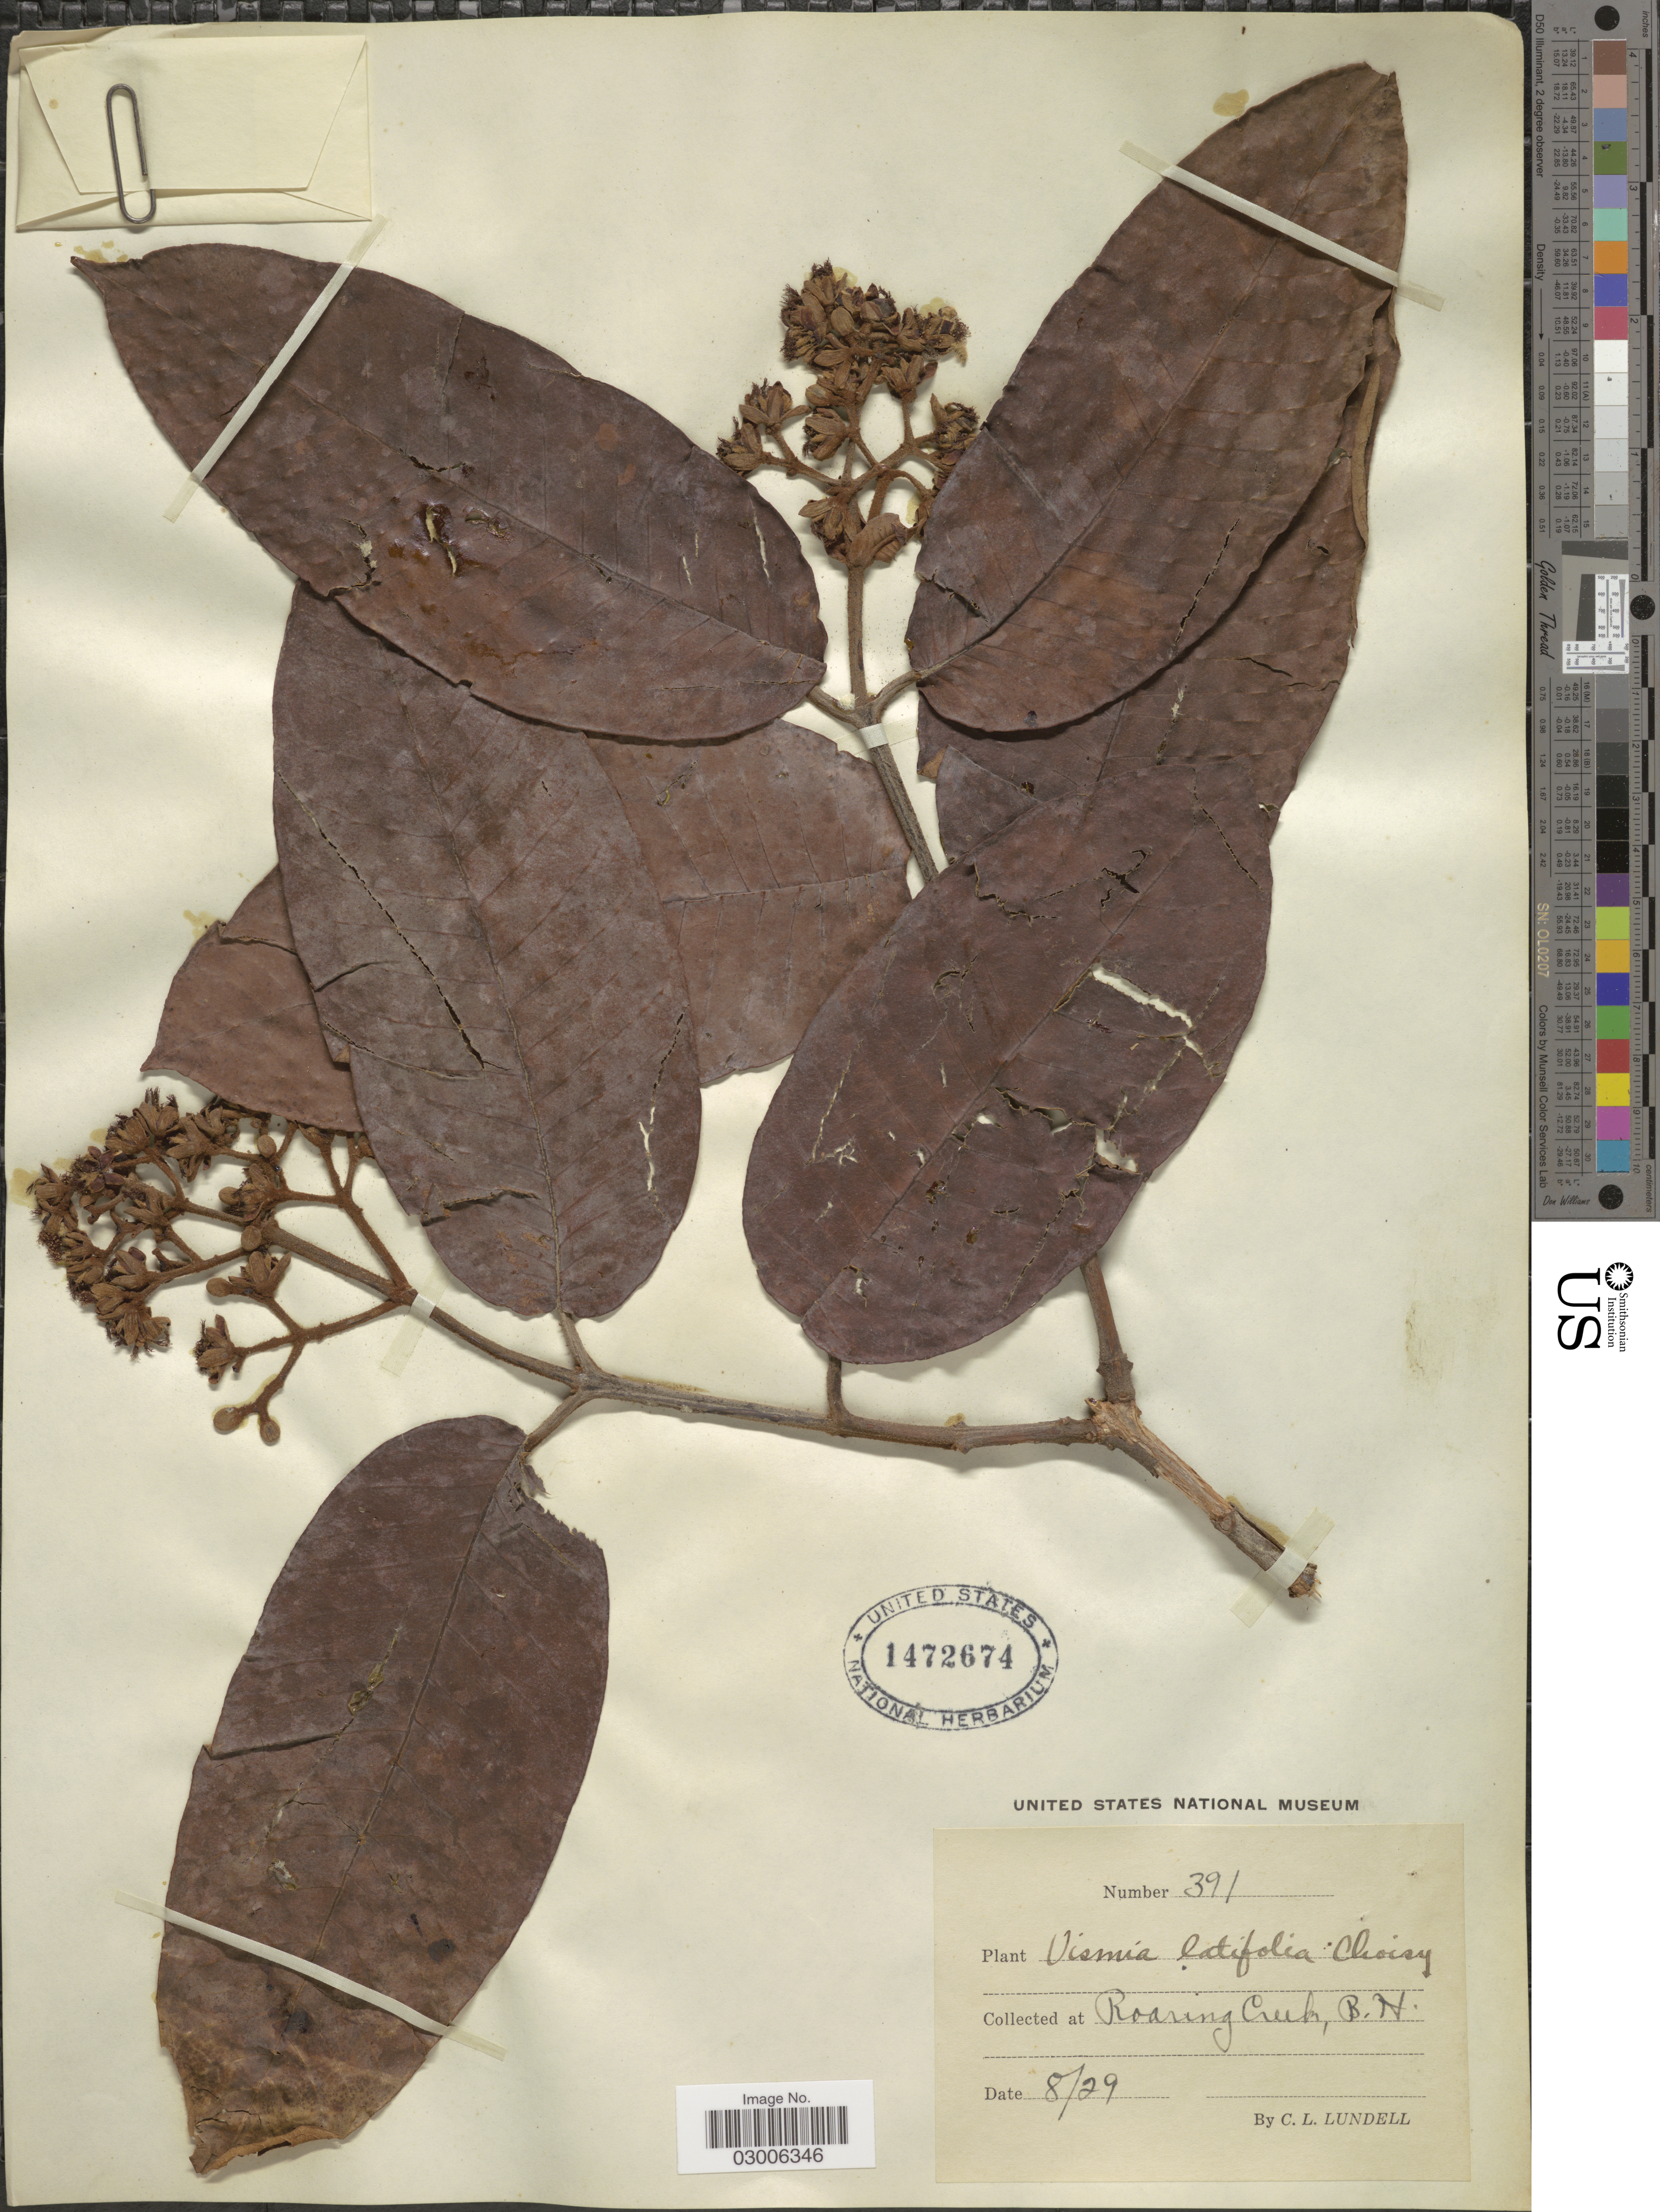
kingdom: Plantae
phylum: Tracheophyta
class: Magnoliopsida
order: Malpighiales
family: Hypericaceae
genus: Vismia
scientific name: Vismia macrophylla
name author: Kunth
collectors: C. L. Lundell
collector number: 391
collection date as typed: Transcribed d/m/y: /8/29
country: Belize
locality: Roaring Creek, B. H.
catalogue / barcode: US 1472674